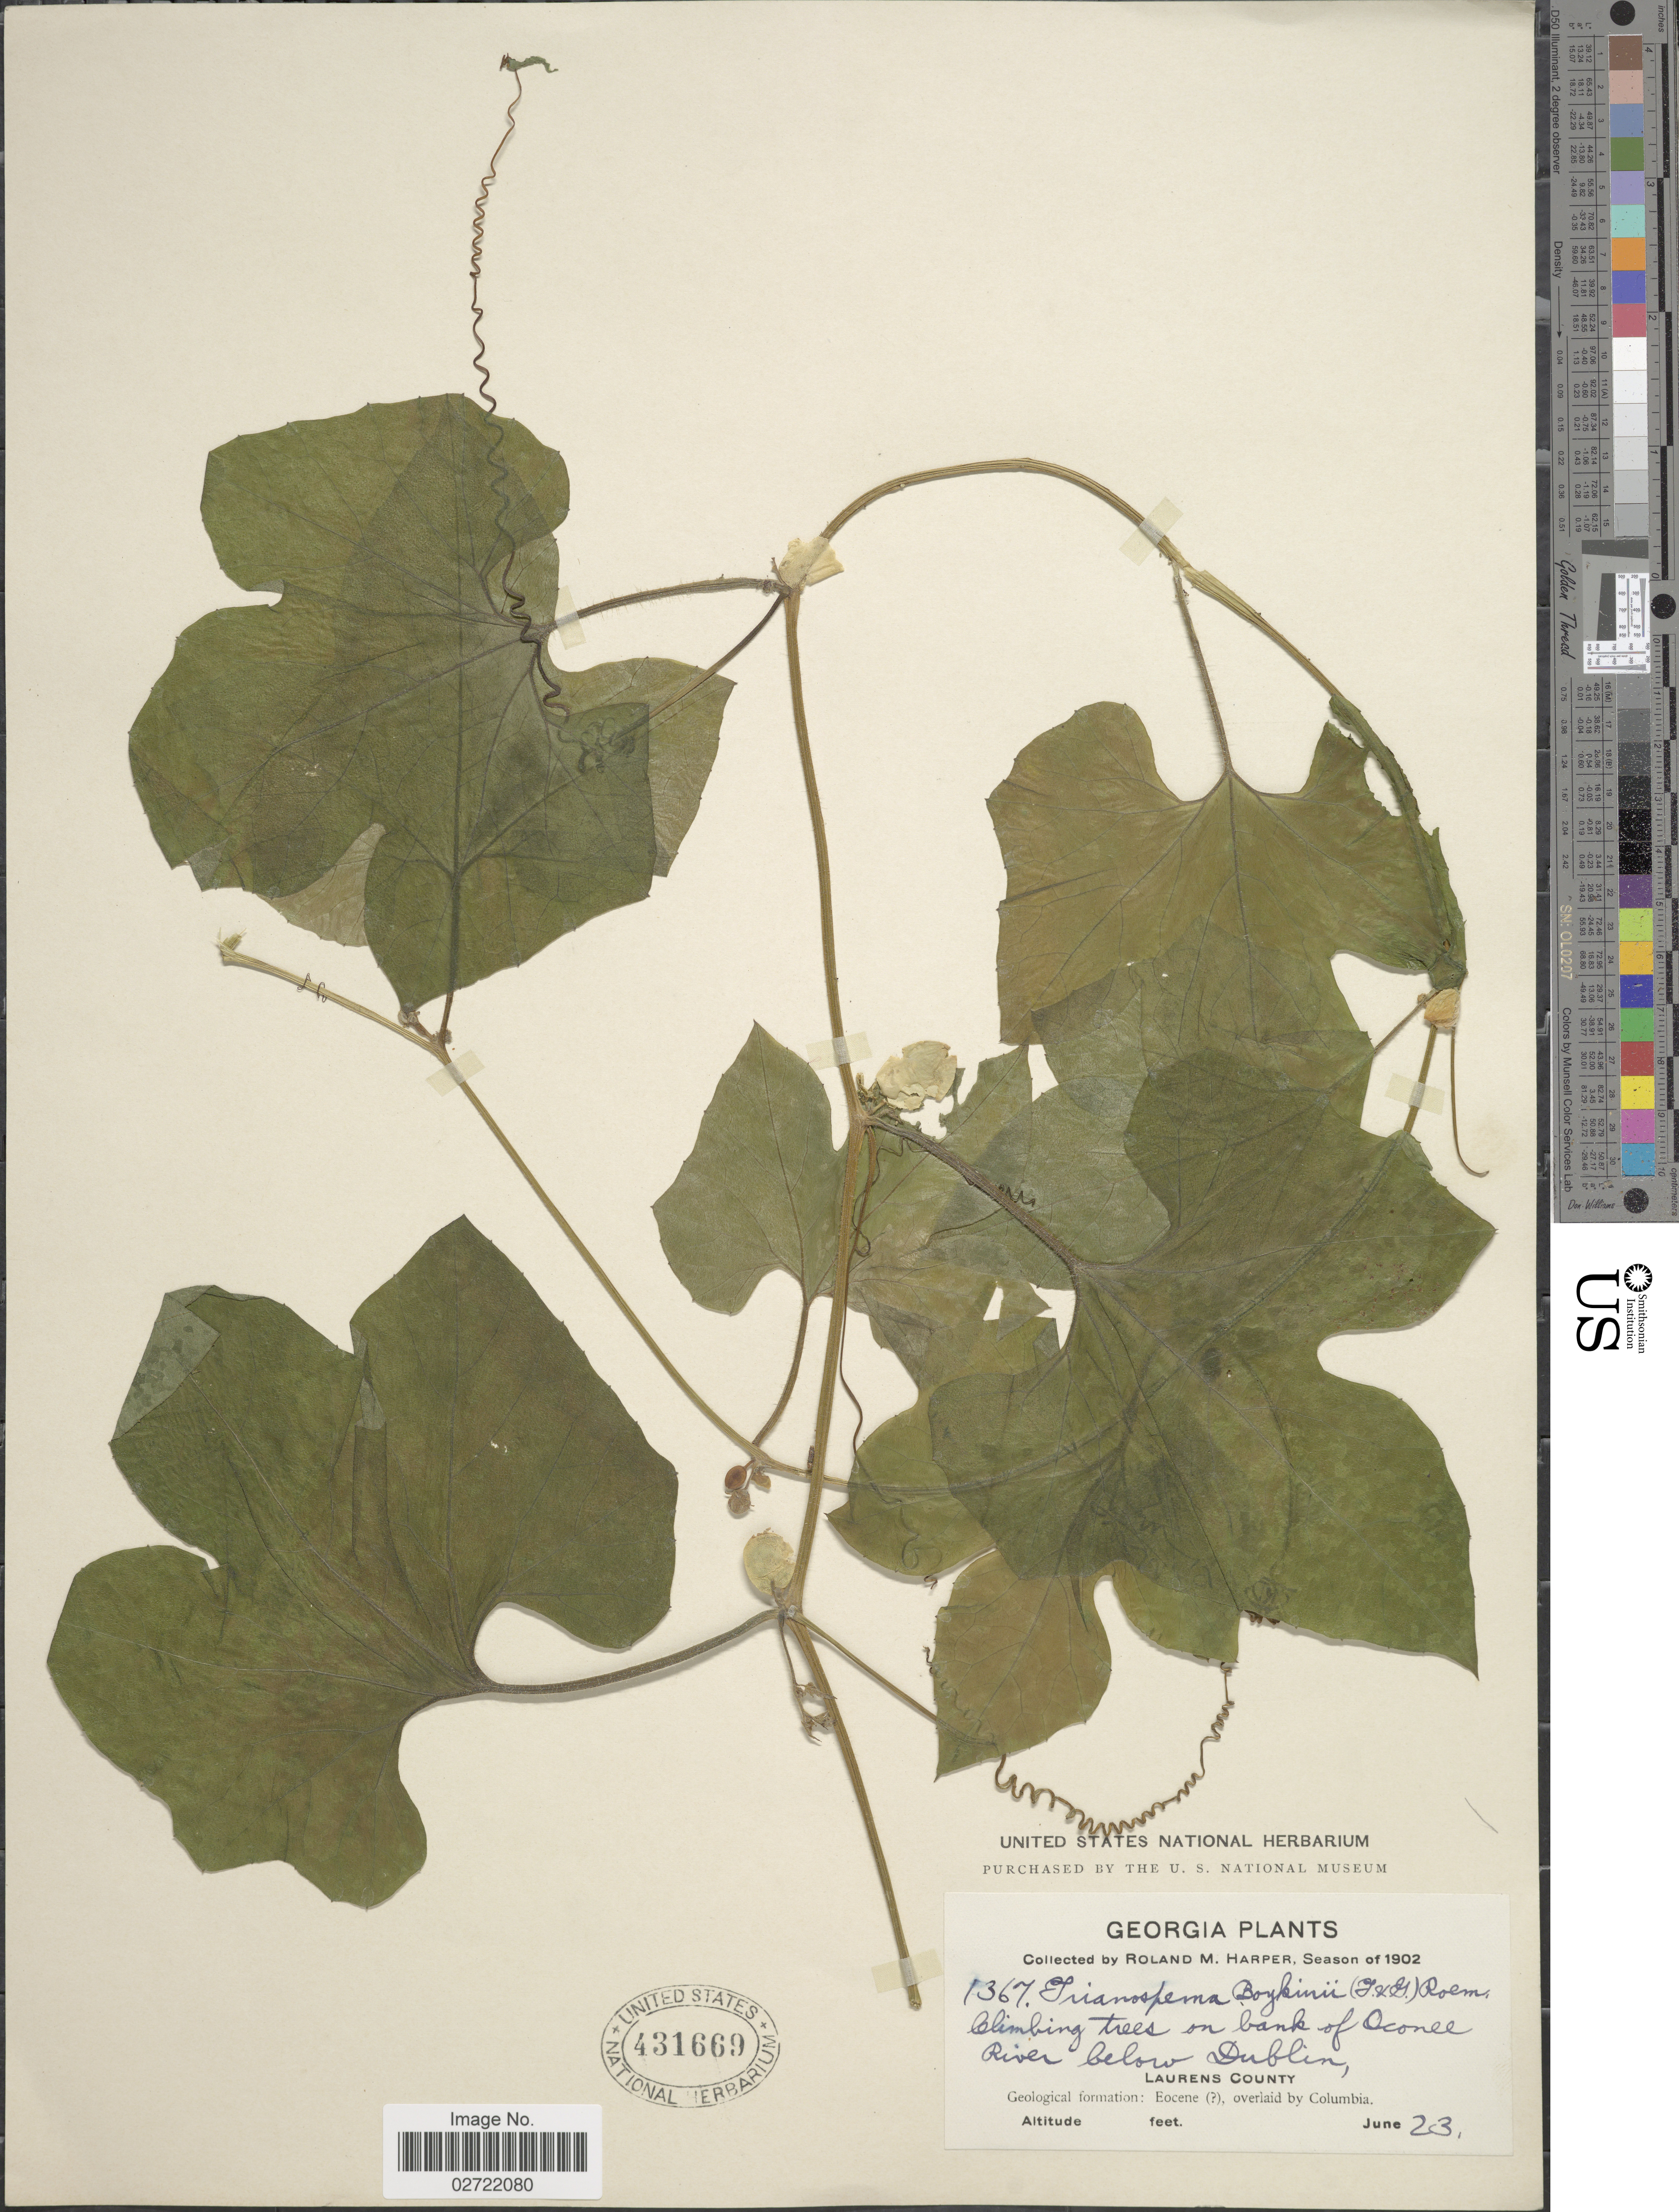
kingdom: Plantae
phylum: Tracheophyta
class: Magnoliopsida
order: Cucurbitales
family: Cucurbitaceae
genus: Cayaponia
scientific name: Cayaponia quinqueloba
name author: (Raf.) Shinners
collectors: R. M. Harper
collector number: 1367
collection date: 1902-06-23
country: United States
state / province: Georgia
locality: On bank of Oconee River below Dublin, Laurens County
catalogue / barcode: US 431669